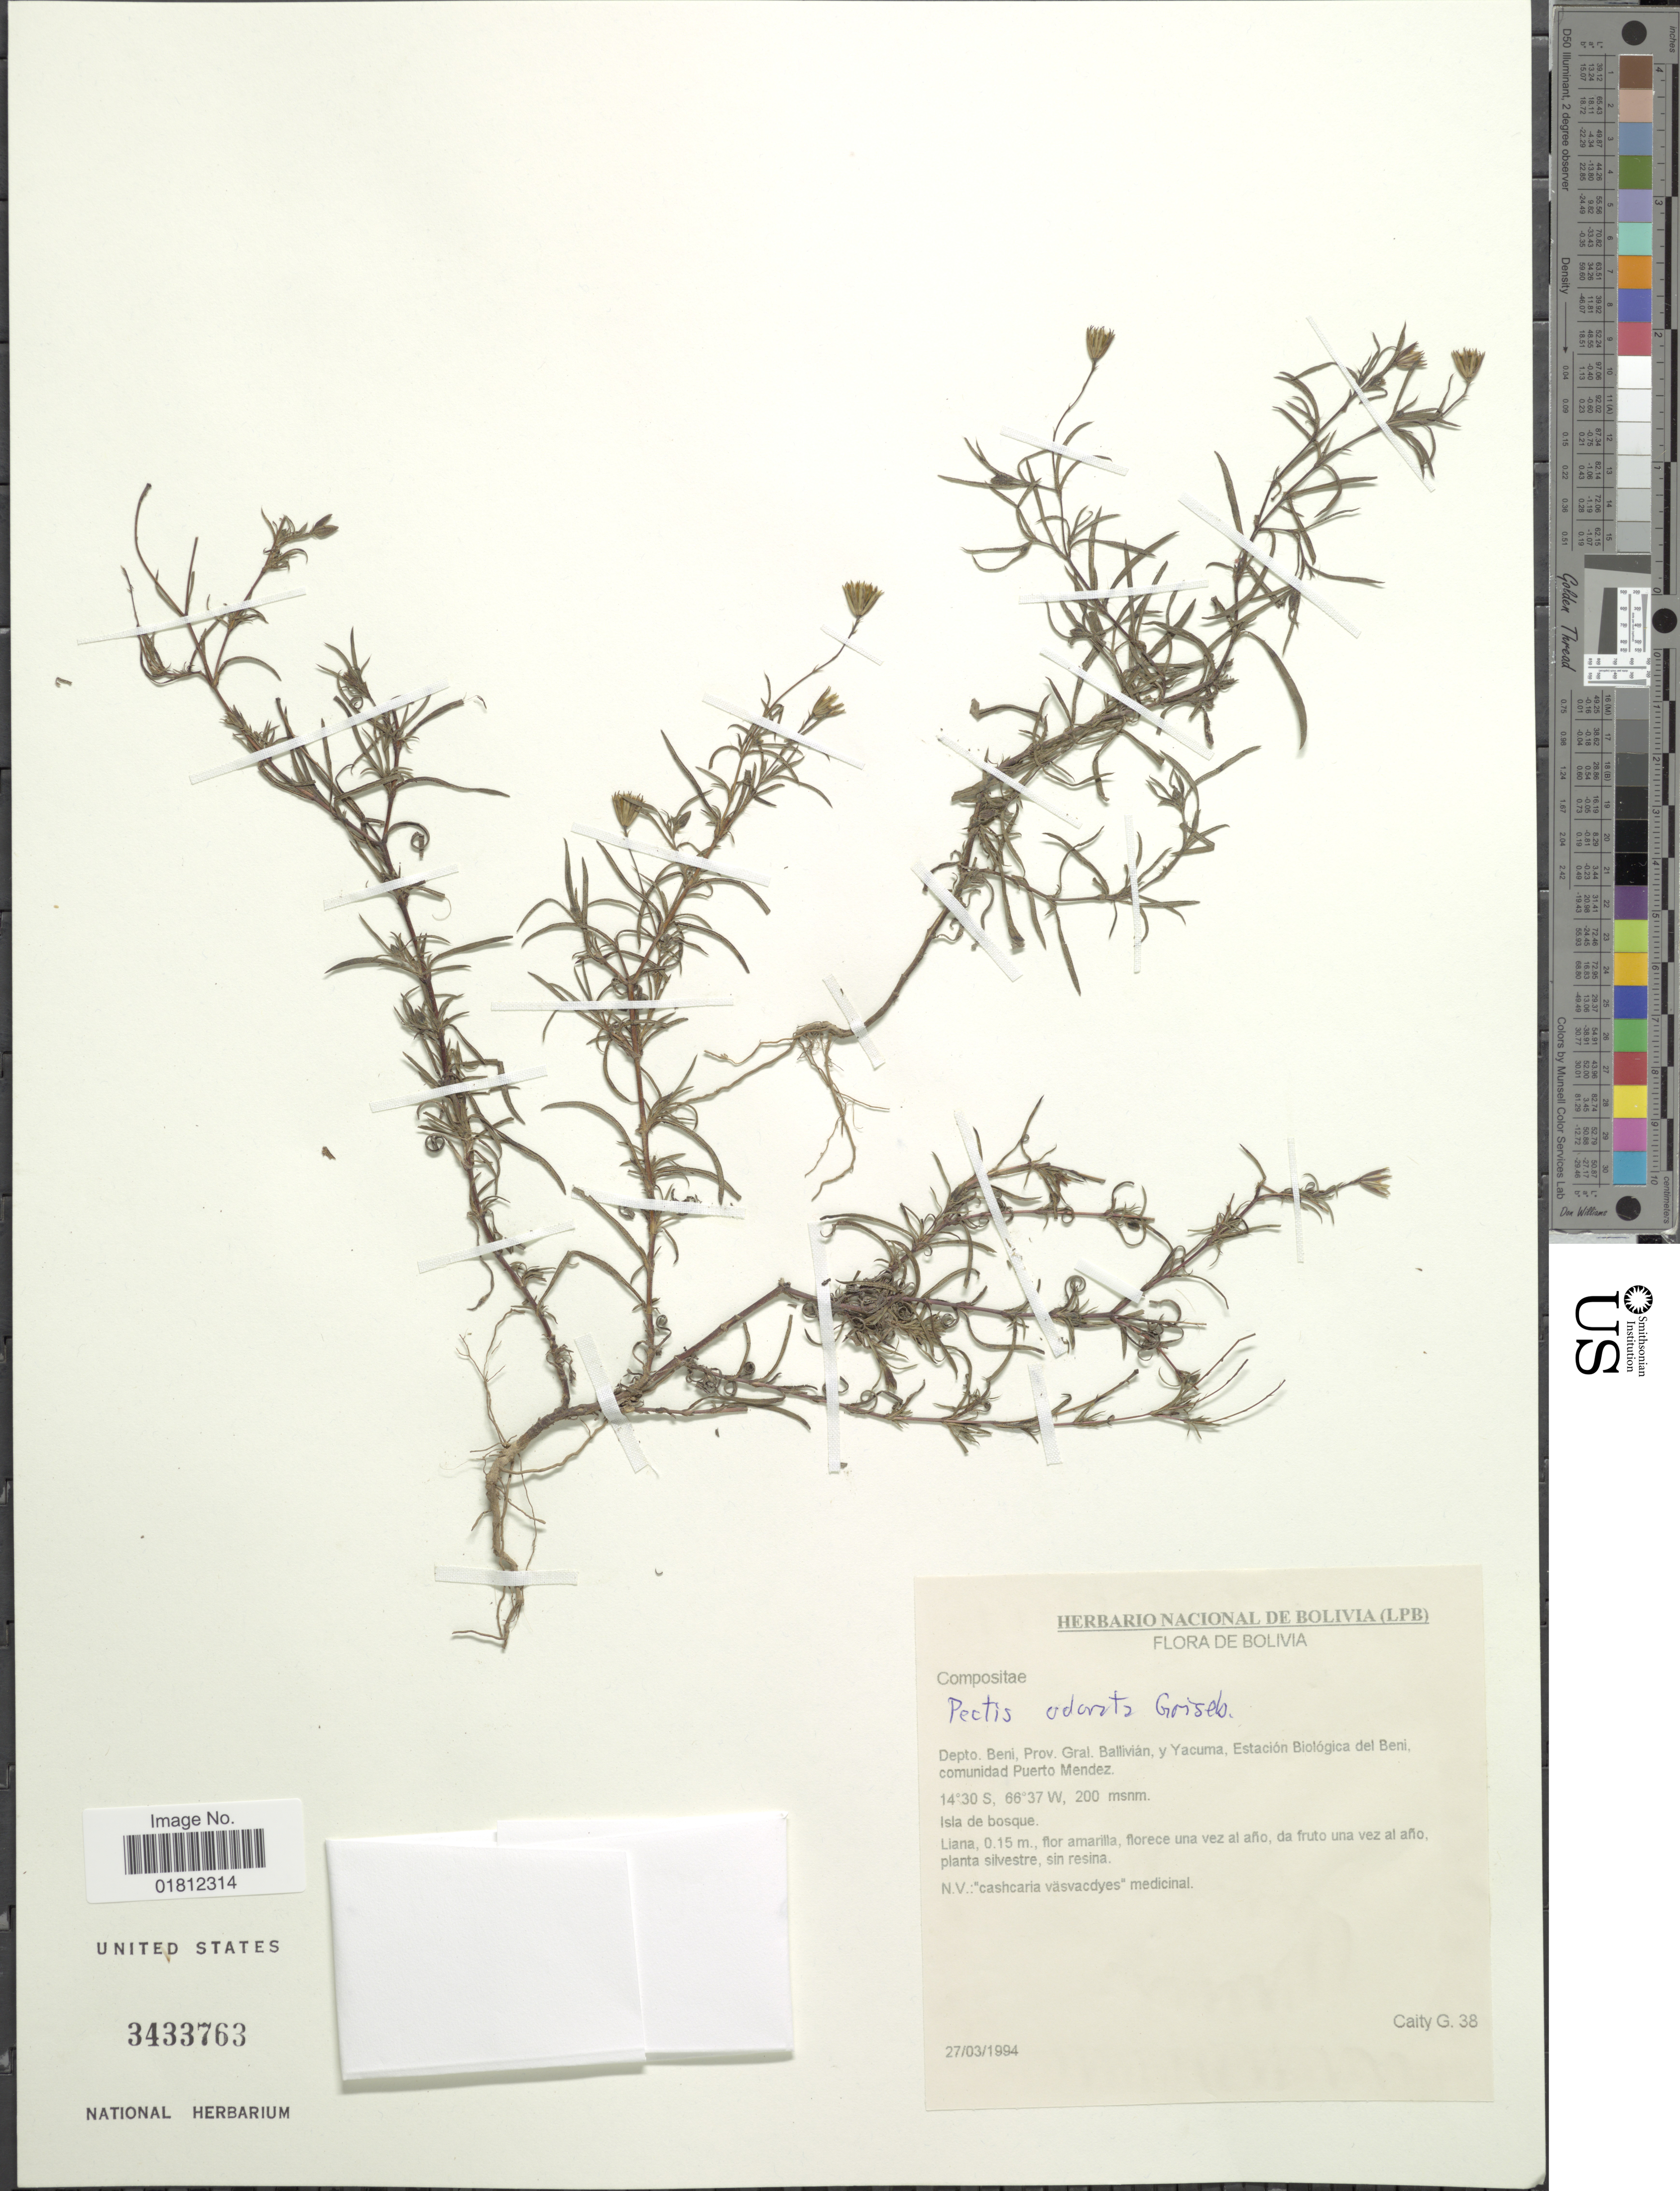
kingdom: Plantae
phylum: Tracheophyta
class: Magnoliopsida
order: Asterales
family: Asteraceae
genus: Pectis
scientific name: Pectis odorata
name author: Griseb.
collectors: G. Caity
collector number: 38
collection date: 1994-03-27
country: Bolivia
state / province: Beni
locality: Depto. Beni, Prov. Gral. Ballivian y Yacuma, Estacion Biologica del Beni, comunidad Puerto Mendez.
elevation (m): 200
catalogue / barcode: US 3433763